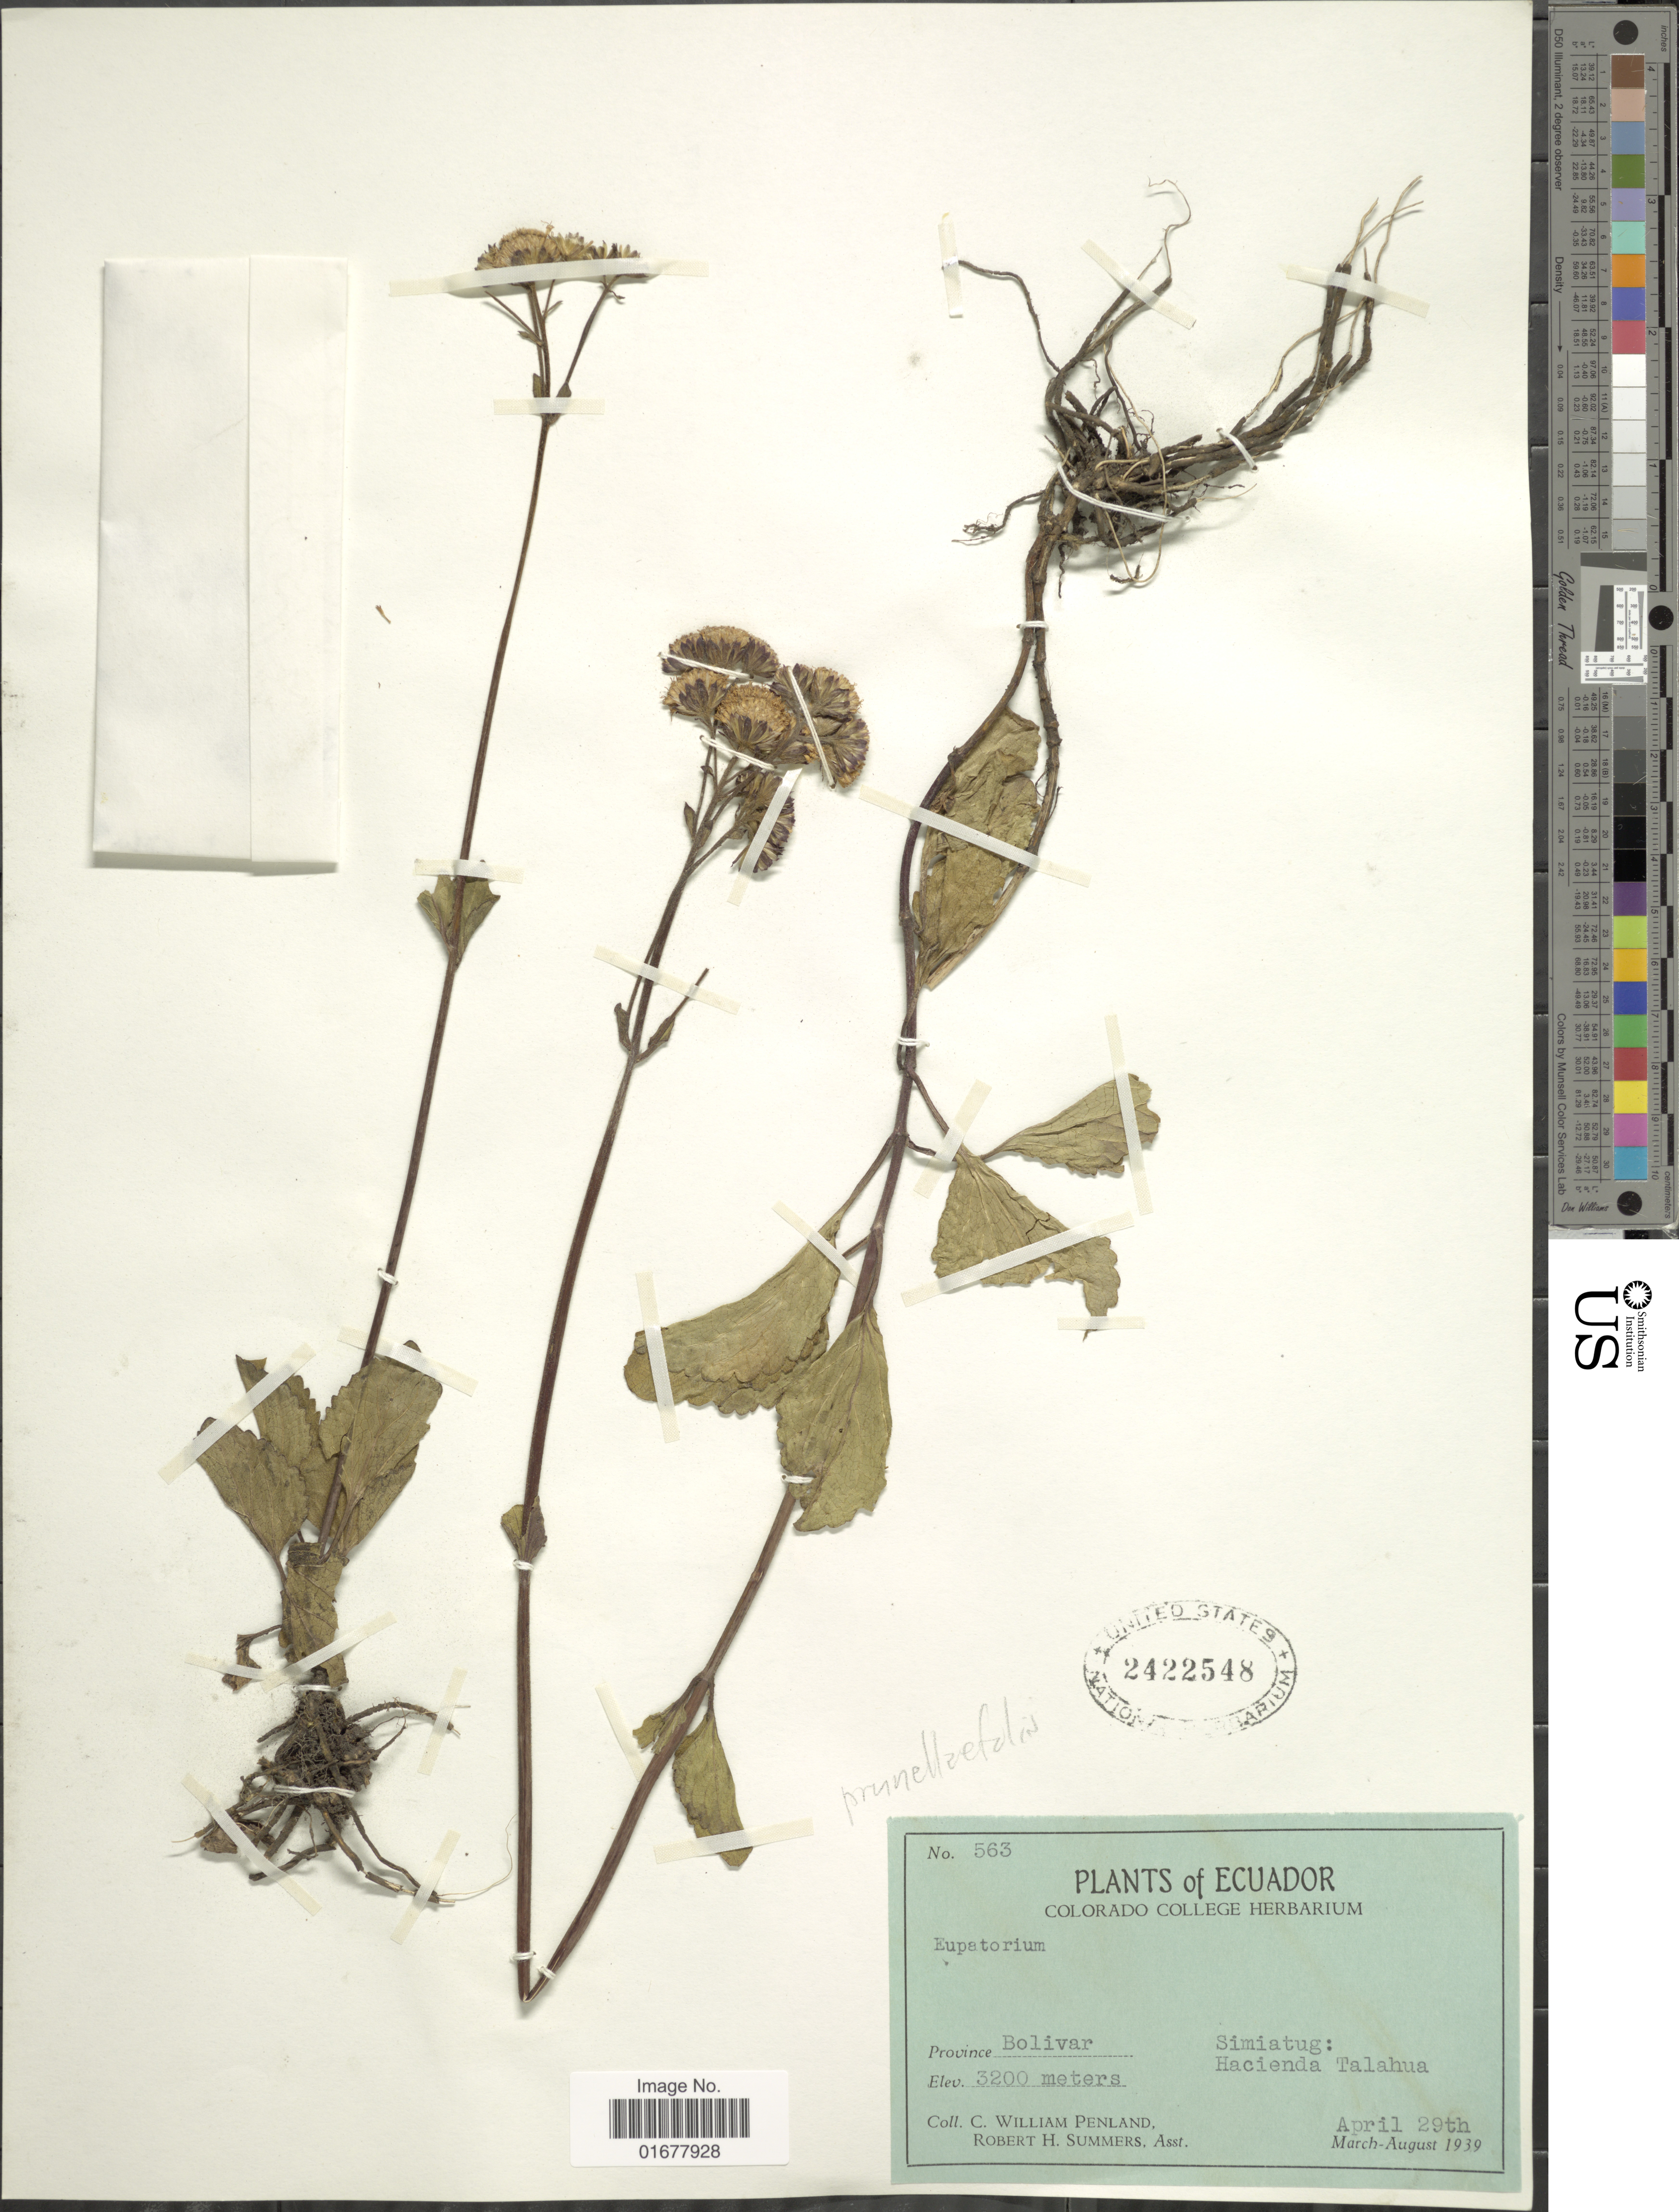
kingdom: Plantae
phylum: Tracheophyta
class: Magnoliopsida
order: Asterales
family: Asteraceae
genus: Ageratina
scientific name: Ageratina prunellaefolia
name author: (Kunth) R.M. King & H. Rob.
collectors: C. W. Penland & R. Summers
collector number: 563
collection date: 1939-04-29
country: Ecuador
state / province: Bolívar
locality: Province Bolivar, Simiatug: Hacienda Talahua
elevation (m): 3200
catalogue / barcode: US 2422548